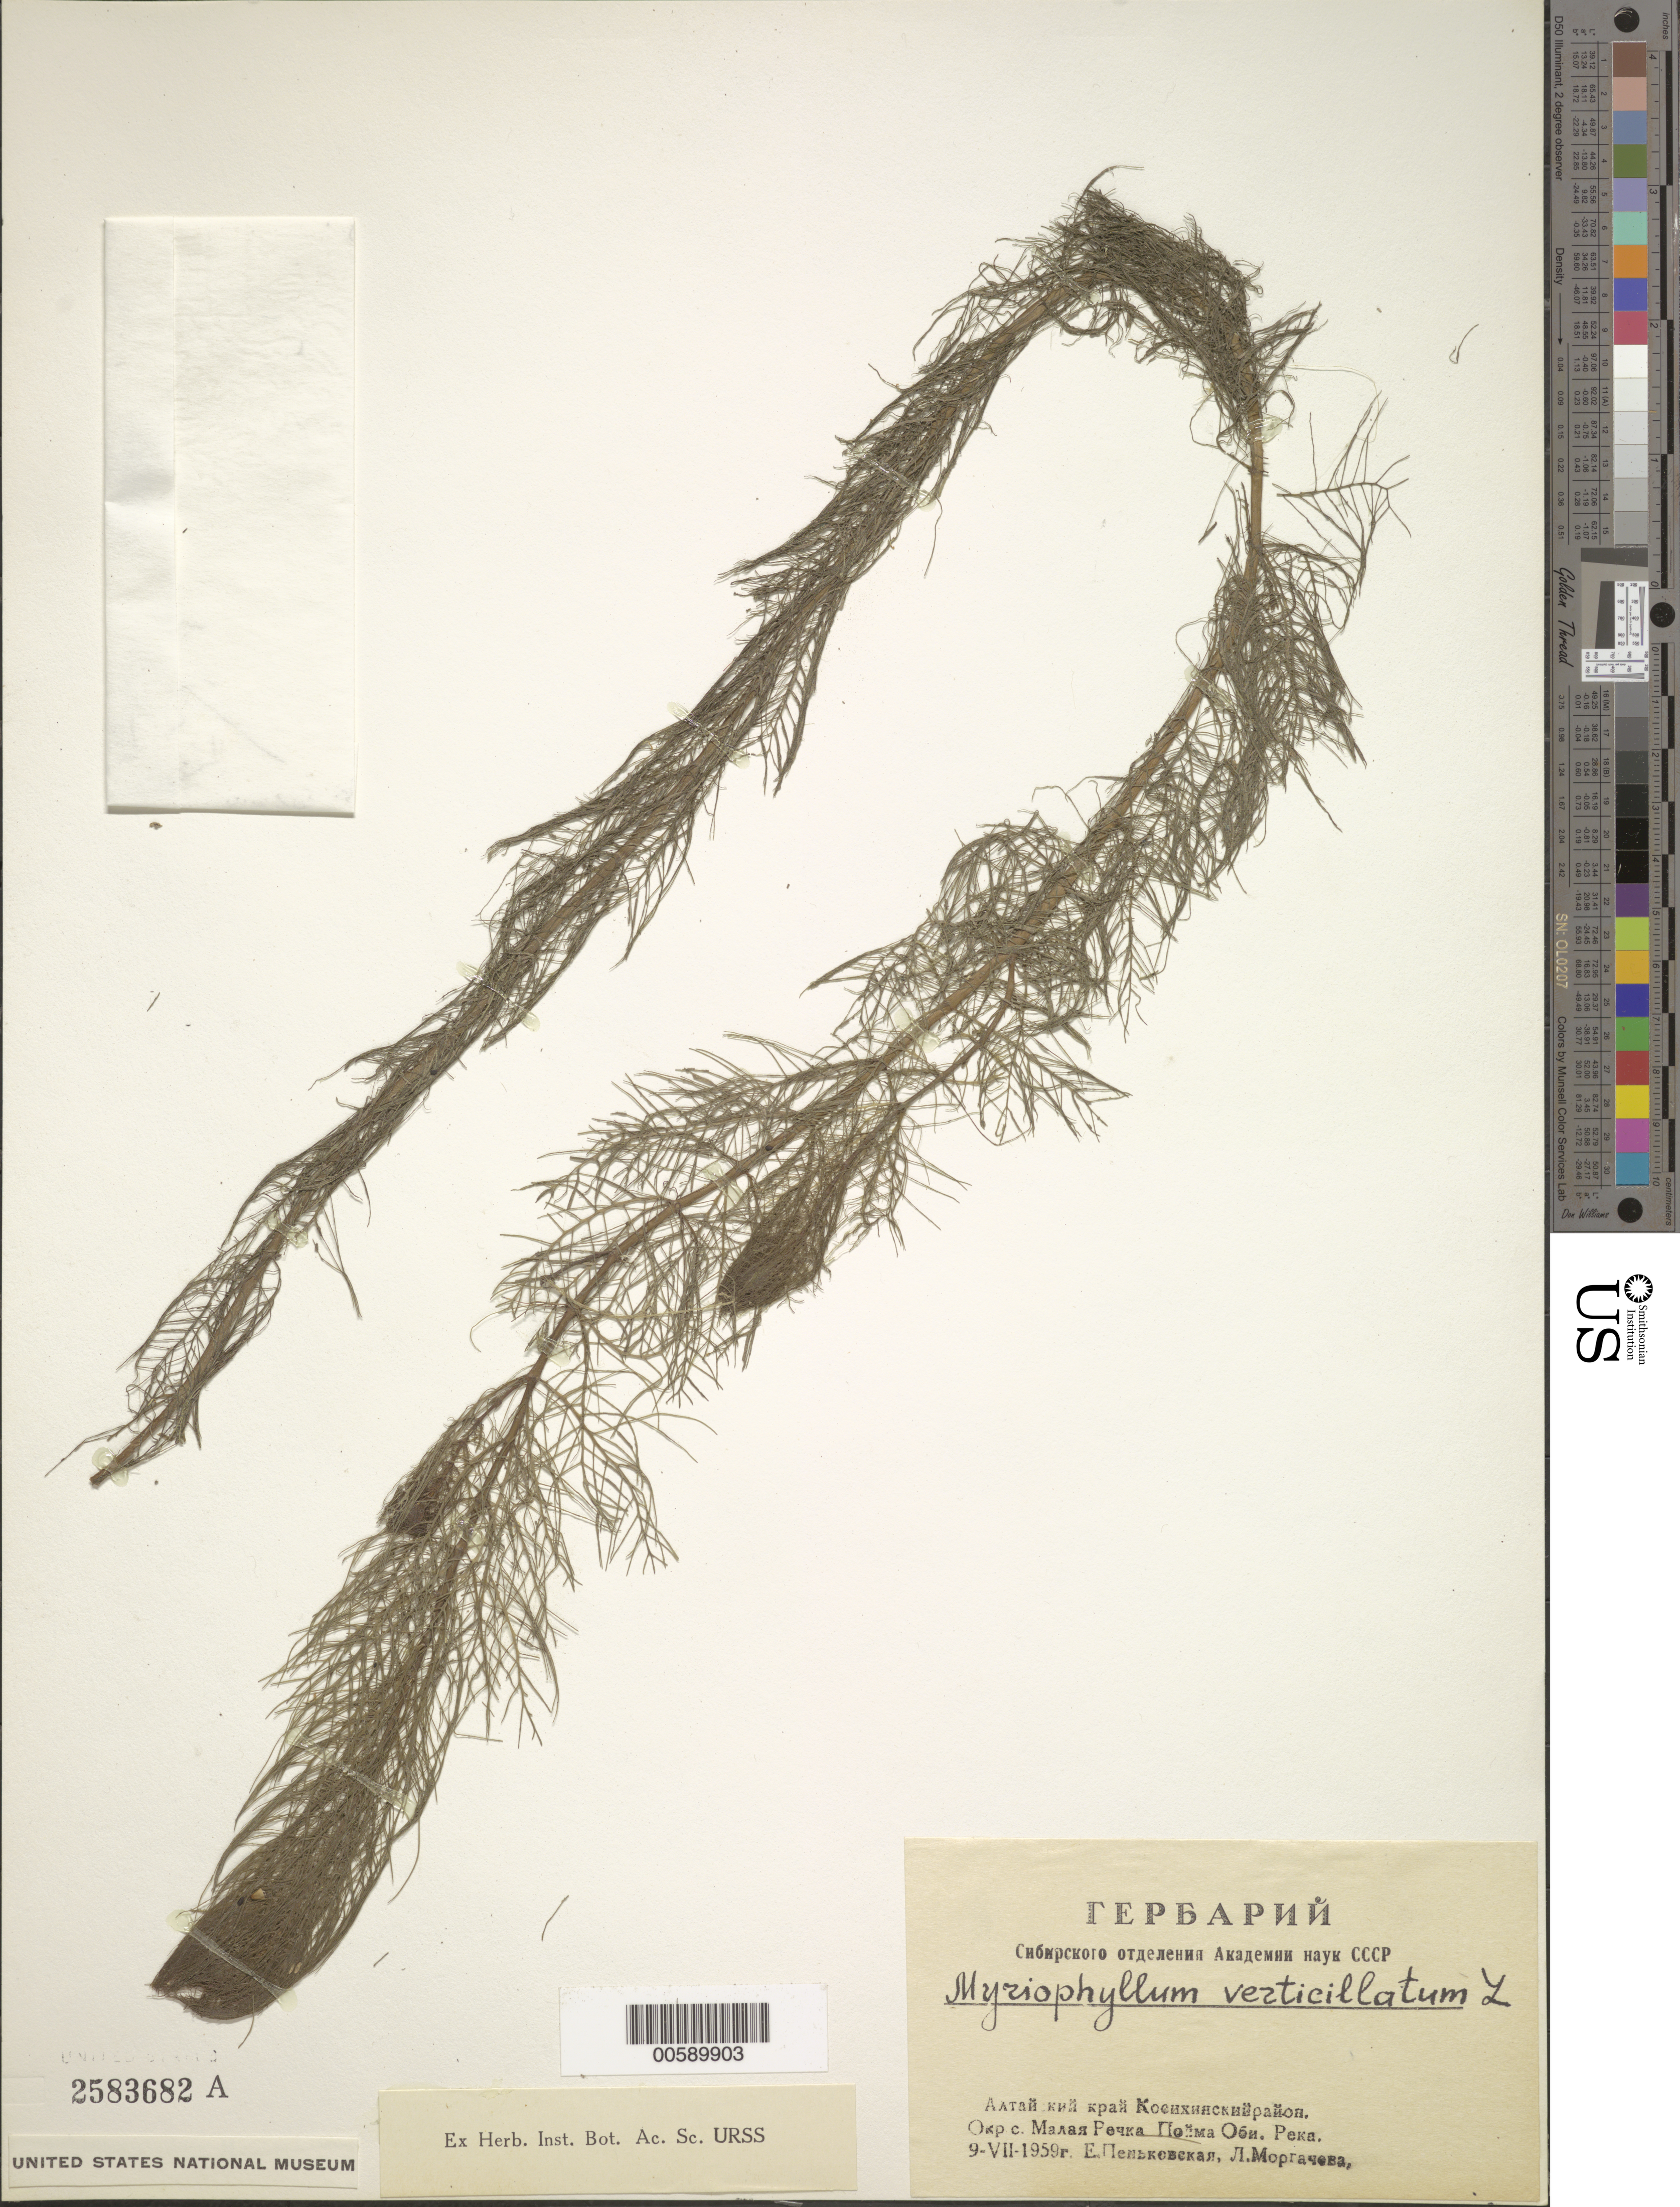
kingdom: Plantae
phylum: Tracheophyta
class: Magnoliopsida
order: Saxifragales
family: Haloragaceae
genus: Myriophyllum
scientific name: Myriophyllum verticillatum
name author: L.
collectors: E. Peikovskaya & L. Morgacheva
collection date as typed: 09 Jul 1959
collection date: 1959-07-09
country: Russian Federation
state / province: Altai Republic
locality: Kosikhinsky region, Okr. s. Malaya Rechka Poima Obi. Reka.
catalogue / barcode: US 2583682A